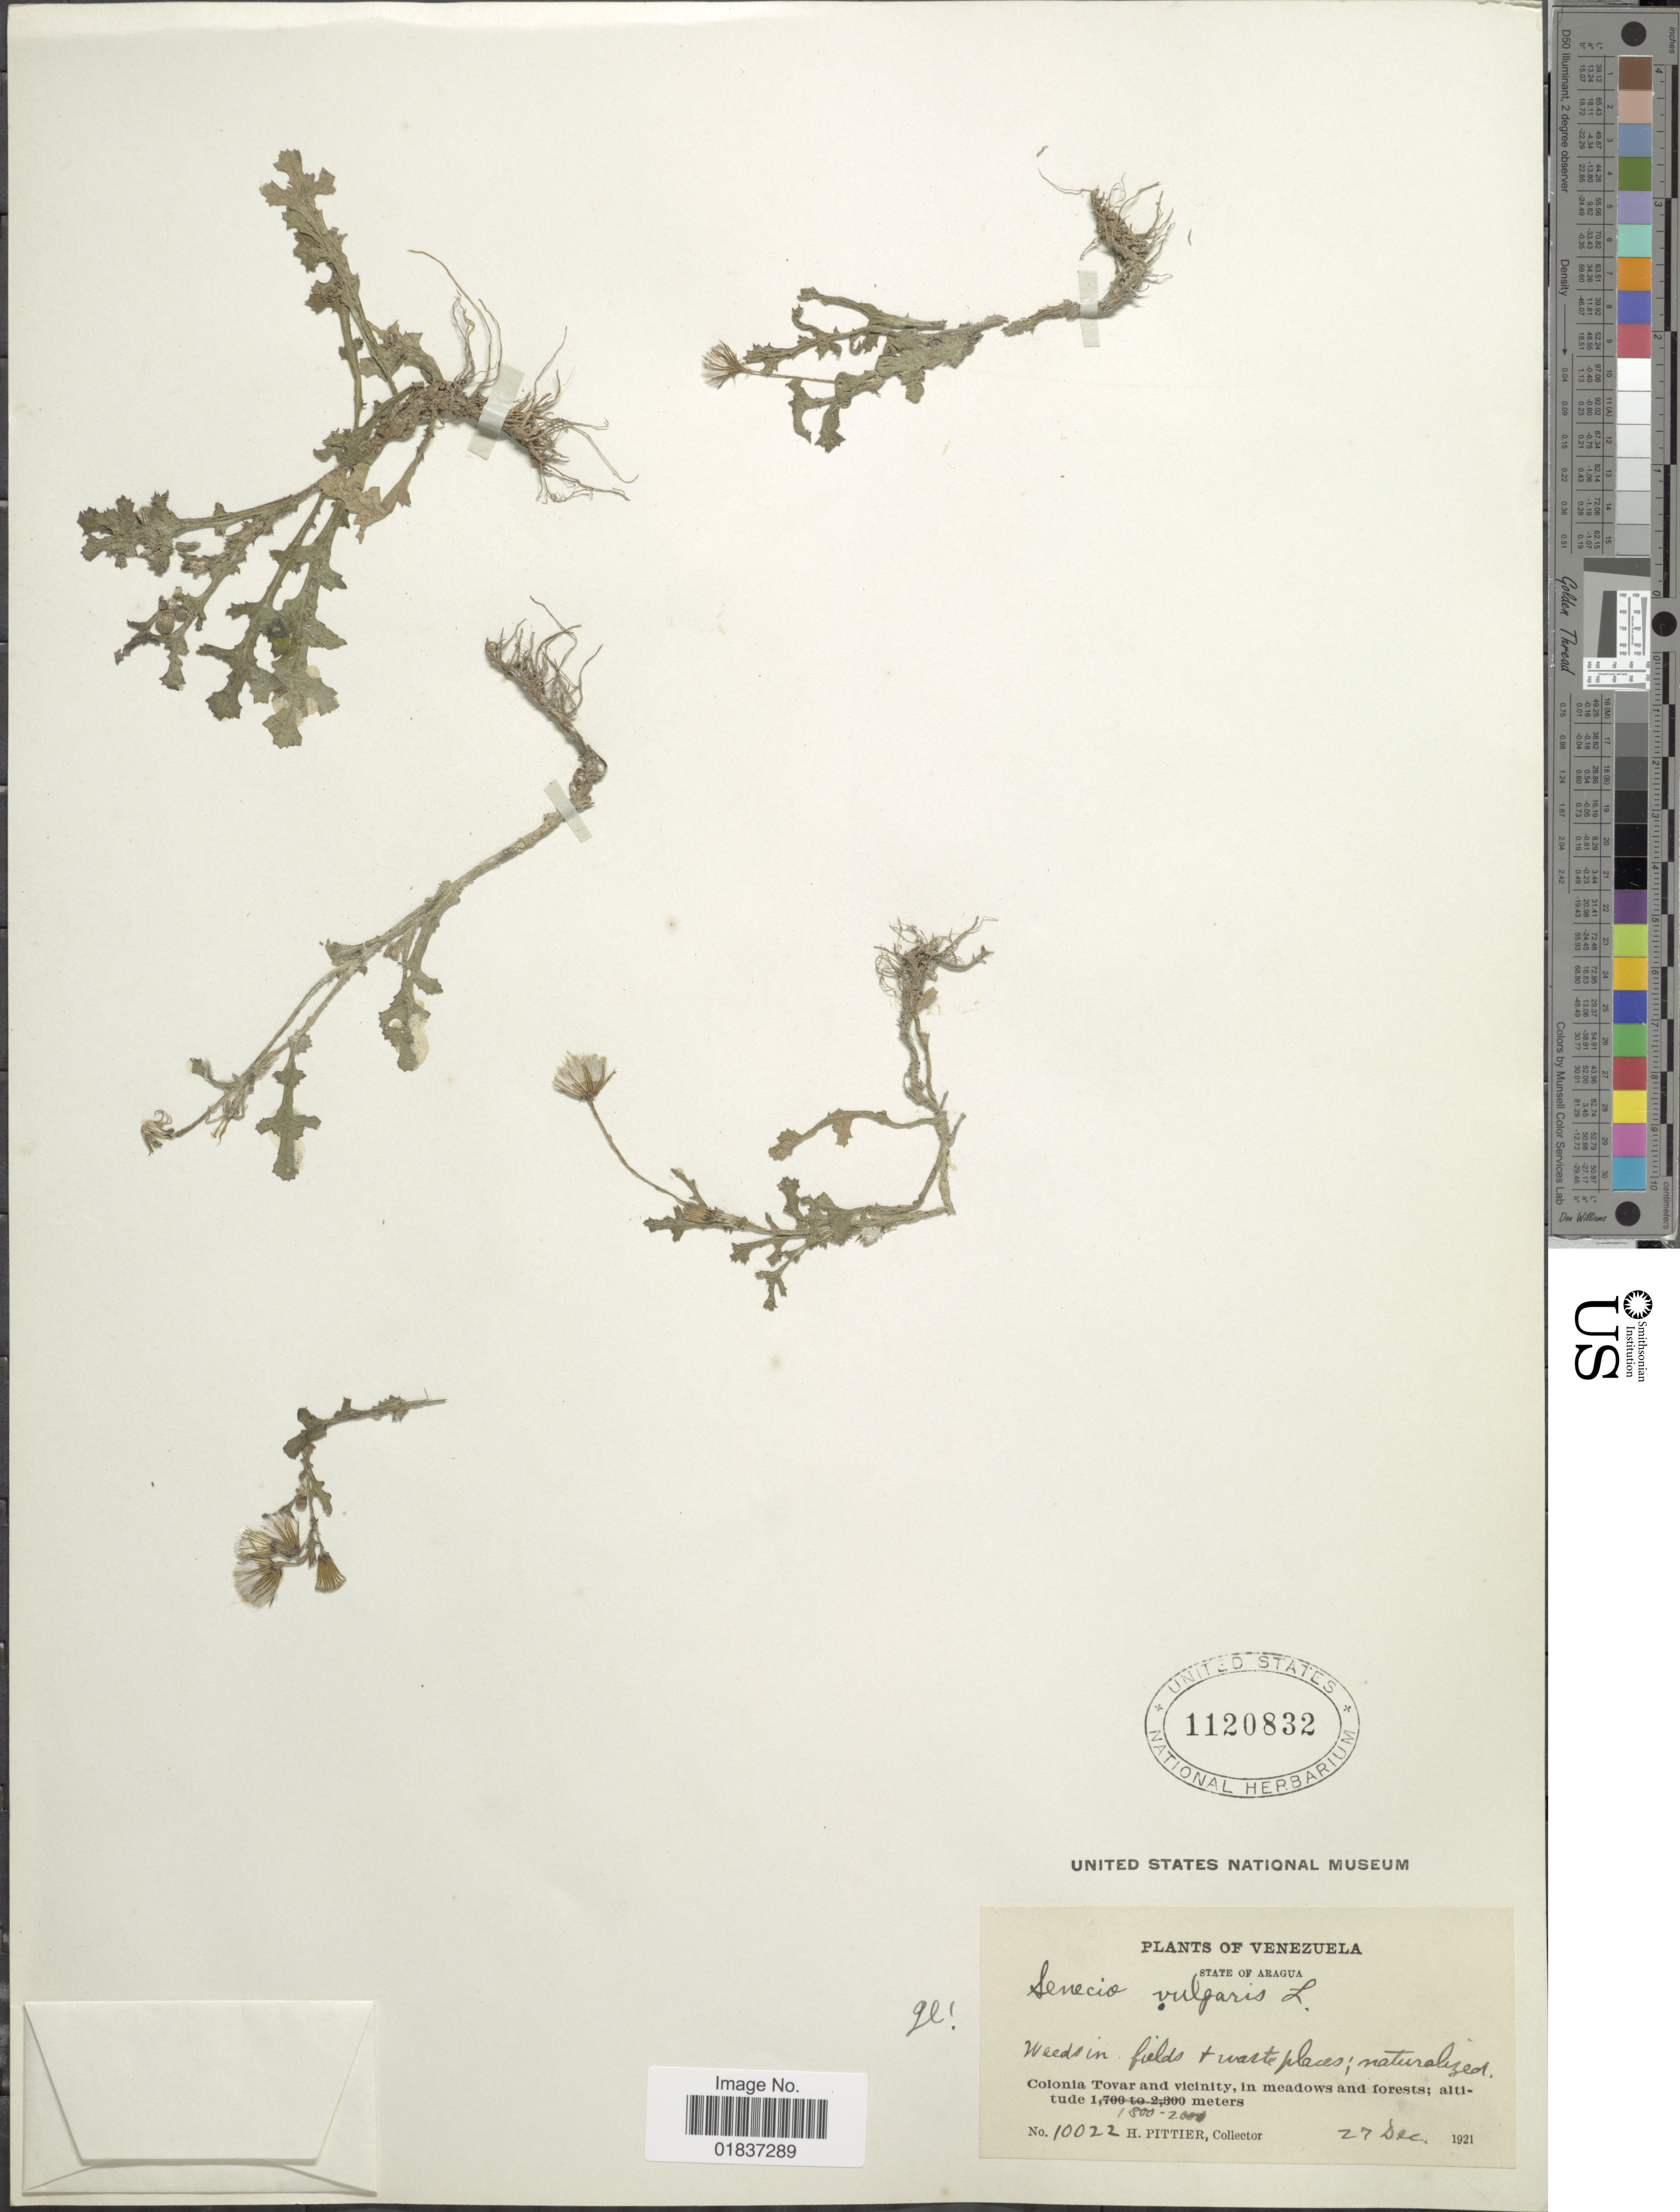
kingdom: Plantae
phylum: Tracheophyta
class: Magnoliopsida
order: Asterales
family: Asteraceae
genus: Senecio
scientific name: Senecio vulgaris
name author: L.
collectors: H. F. Pittier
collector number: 10022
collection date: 1921-12-27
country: Venezuela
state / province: Aragua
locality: State of Aragua. Colonia Tovar and vicinity, in meadows and forests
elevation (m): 1800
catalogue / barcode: US 1120832